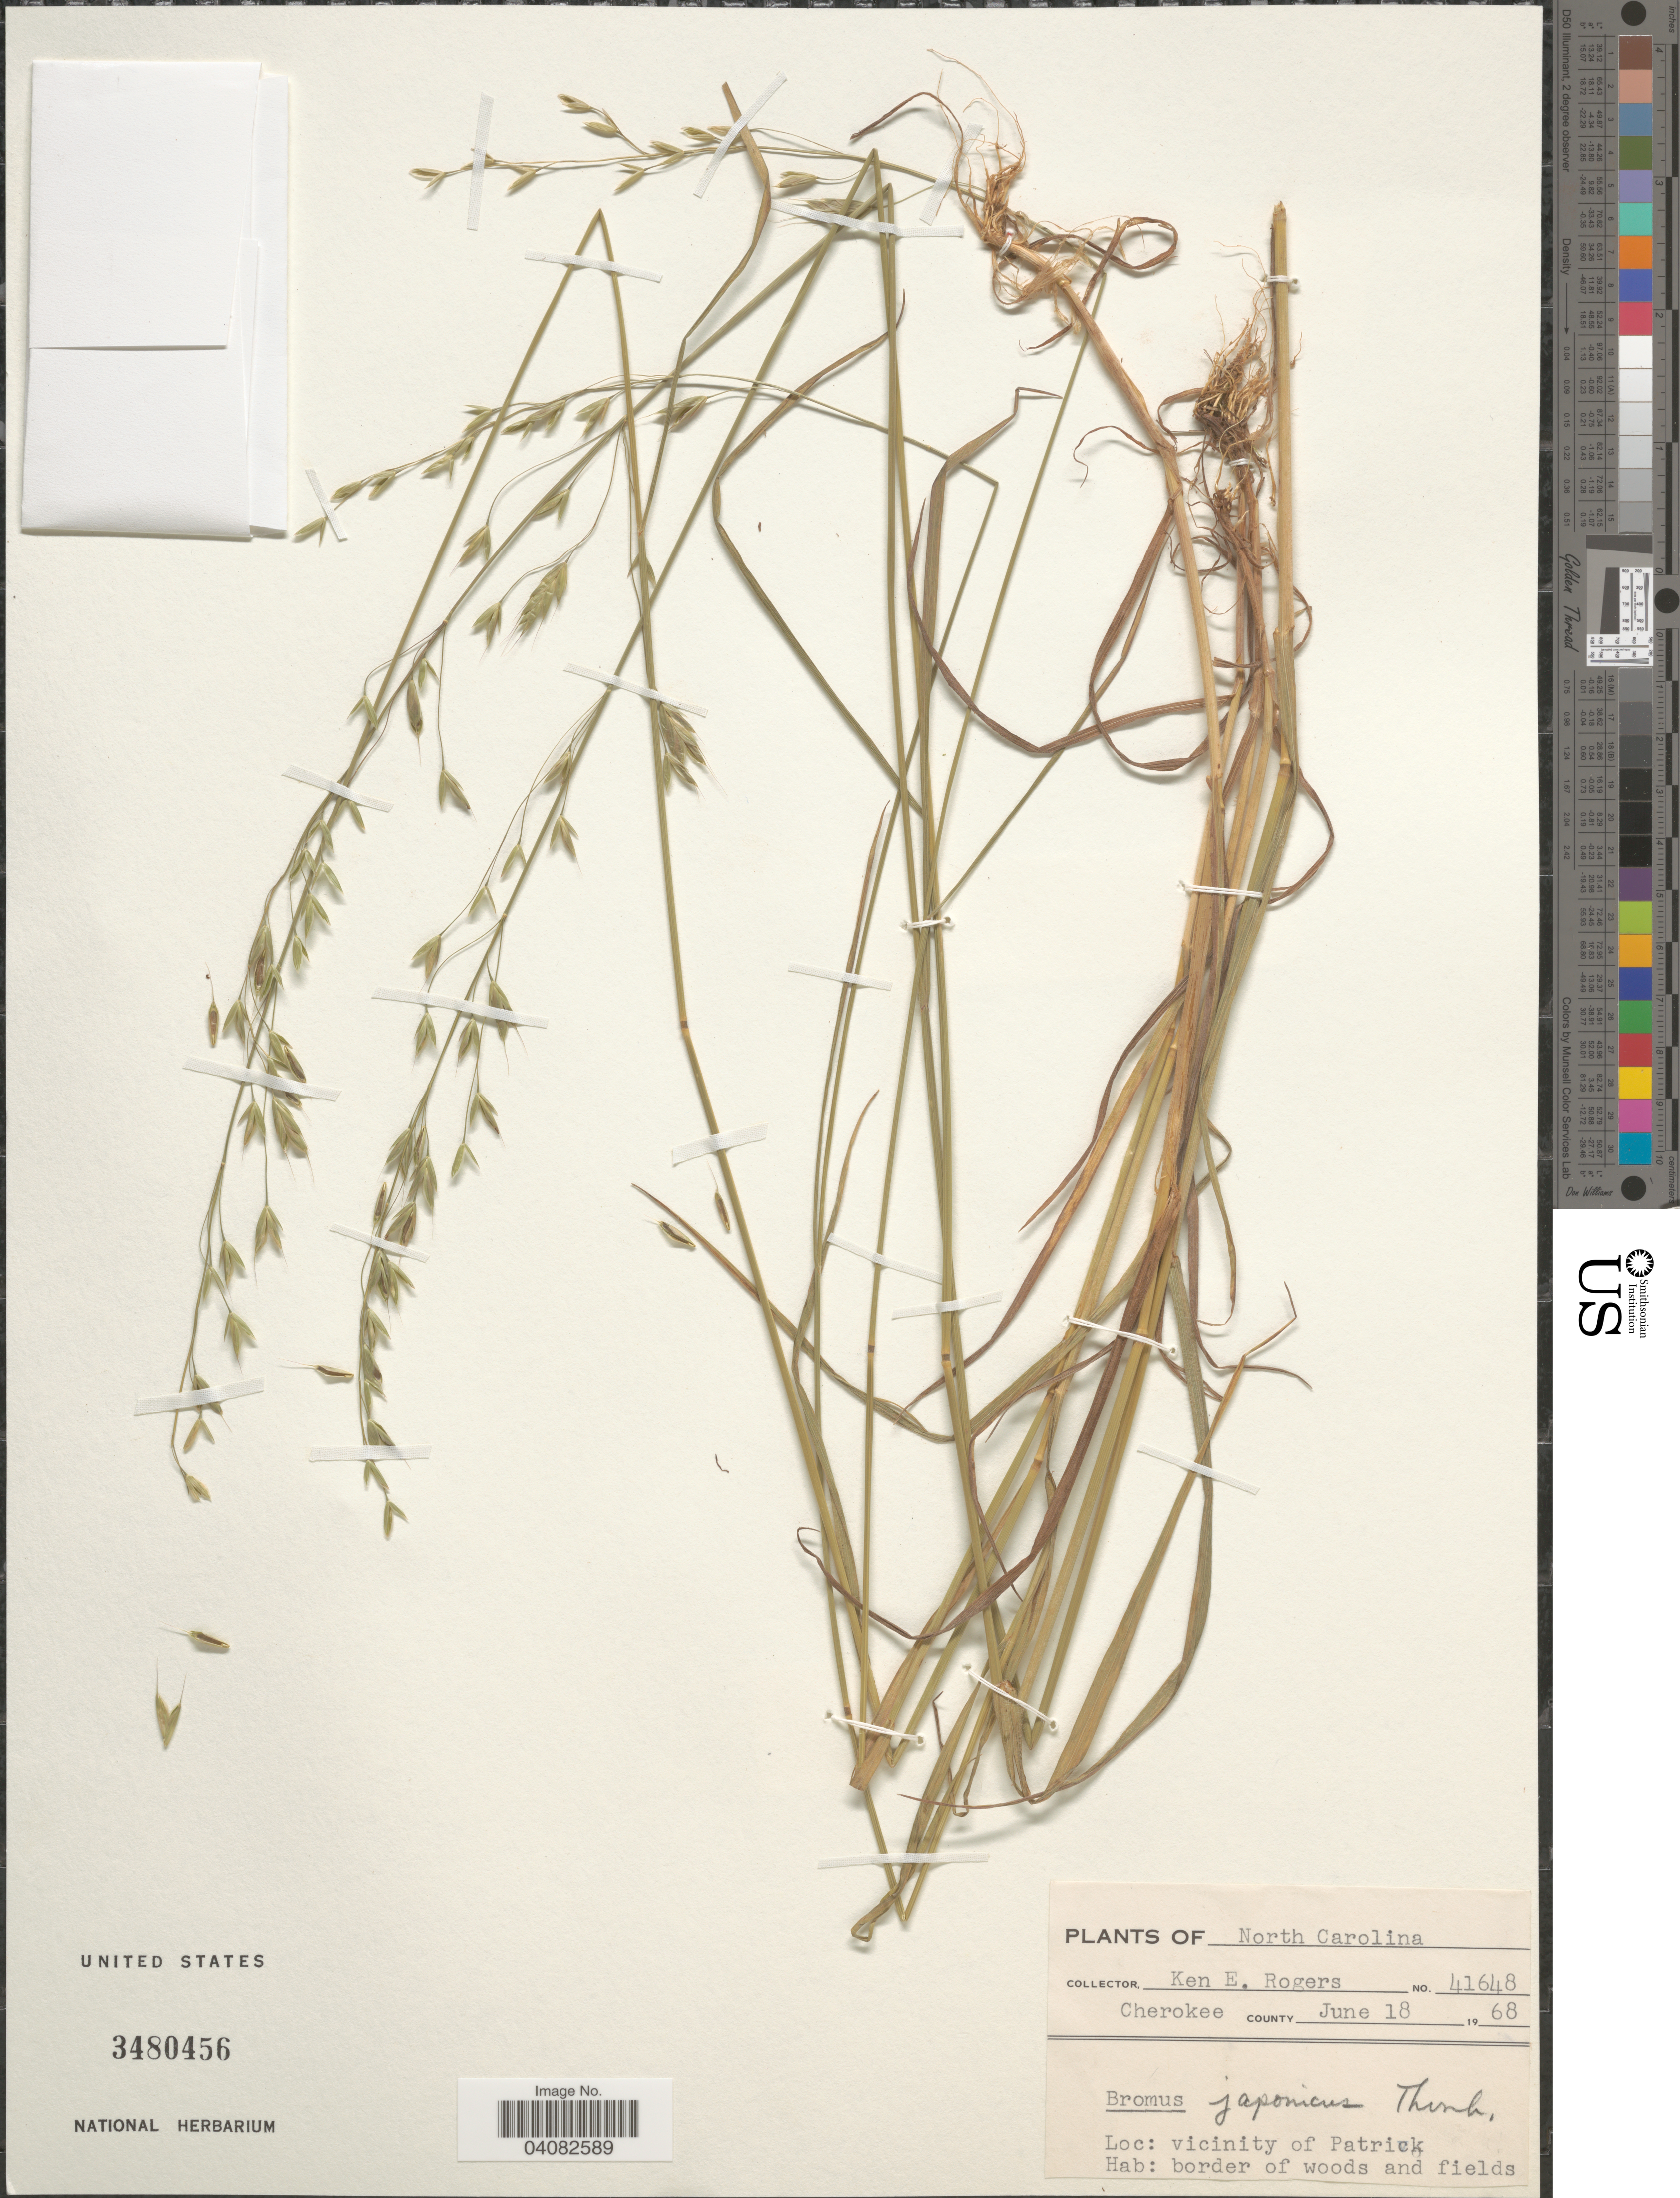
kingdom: Plantae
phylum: Tracheophyta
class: Liliopsida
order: Poales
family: Poaceae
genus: Bromus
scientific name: Bromus japonicus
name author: Houtt.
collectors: K. Rogers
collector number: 41648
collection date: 1968-06-18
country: United States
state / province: North Carolina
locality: Cherokee County. Vicinity of Patrick.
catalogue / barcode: US 3480456